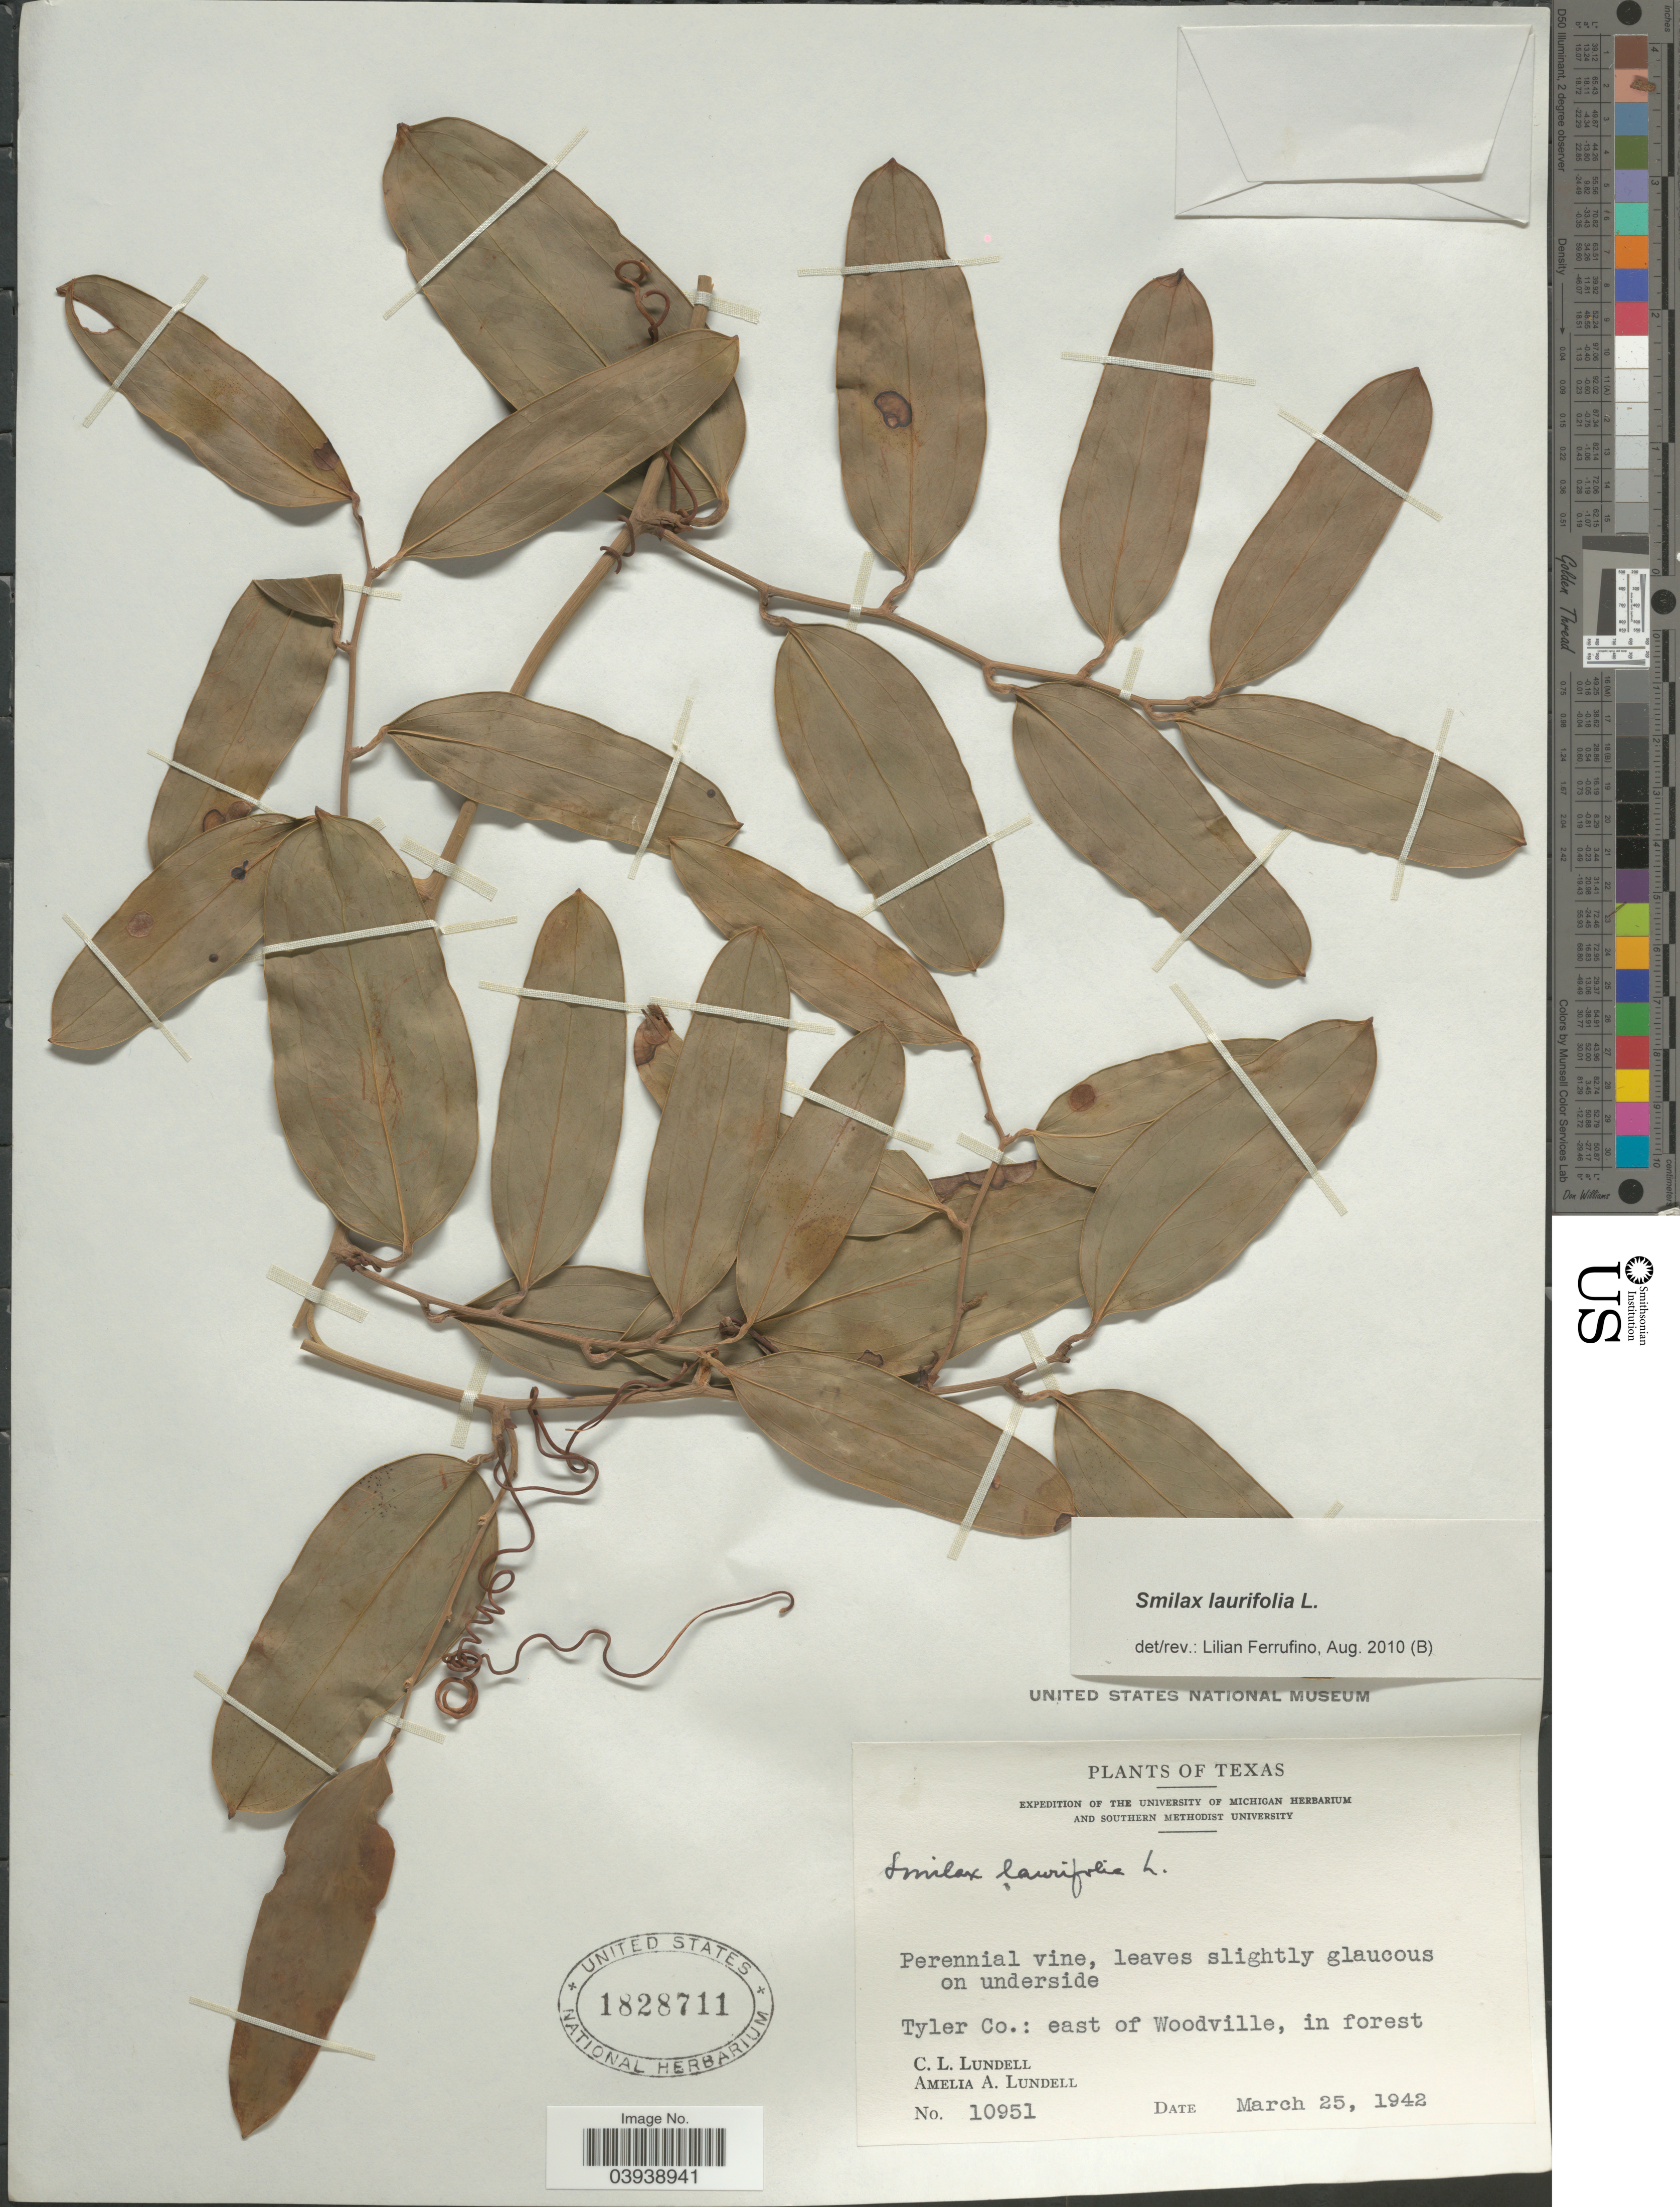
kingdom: Plantae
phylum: Tracheophyta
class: Liliopsida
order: Liliales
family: Smilacaceae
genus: Smilax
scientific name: Smilax laurifolia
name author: L.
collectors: C. L. Lundell & A. A. Lundell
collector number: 10951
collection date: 1942-03-25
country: United States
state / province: Texas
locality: Tyler Co.: east of Woodville, in forest.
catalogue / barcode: US 1828711